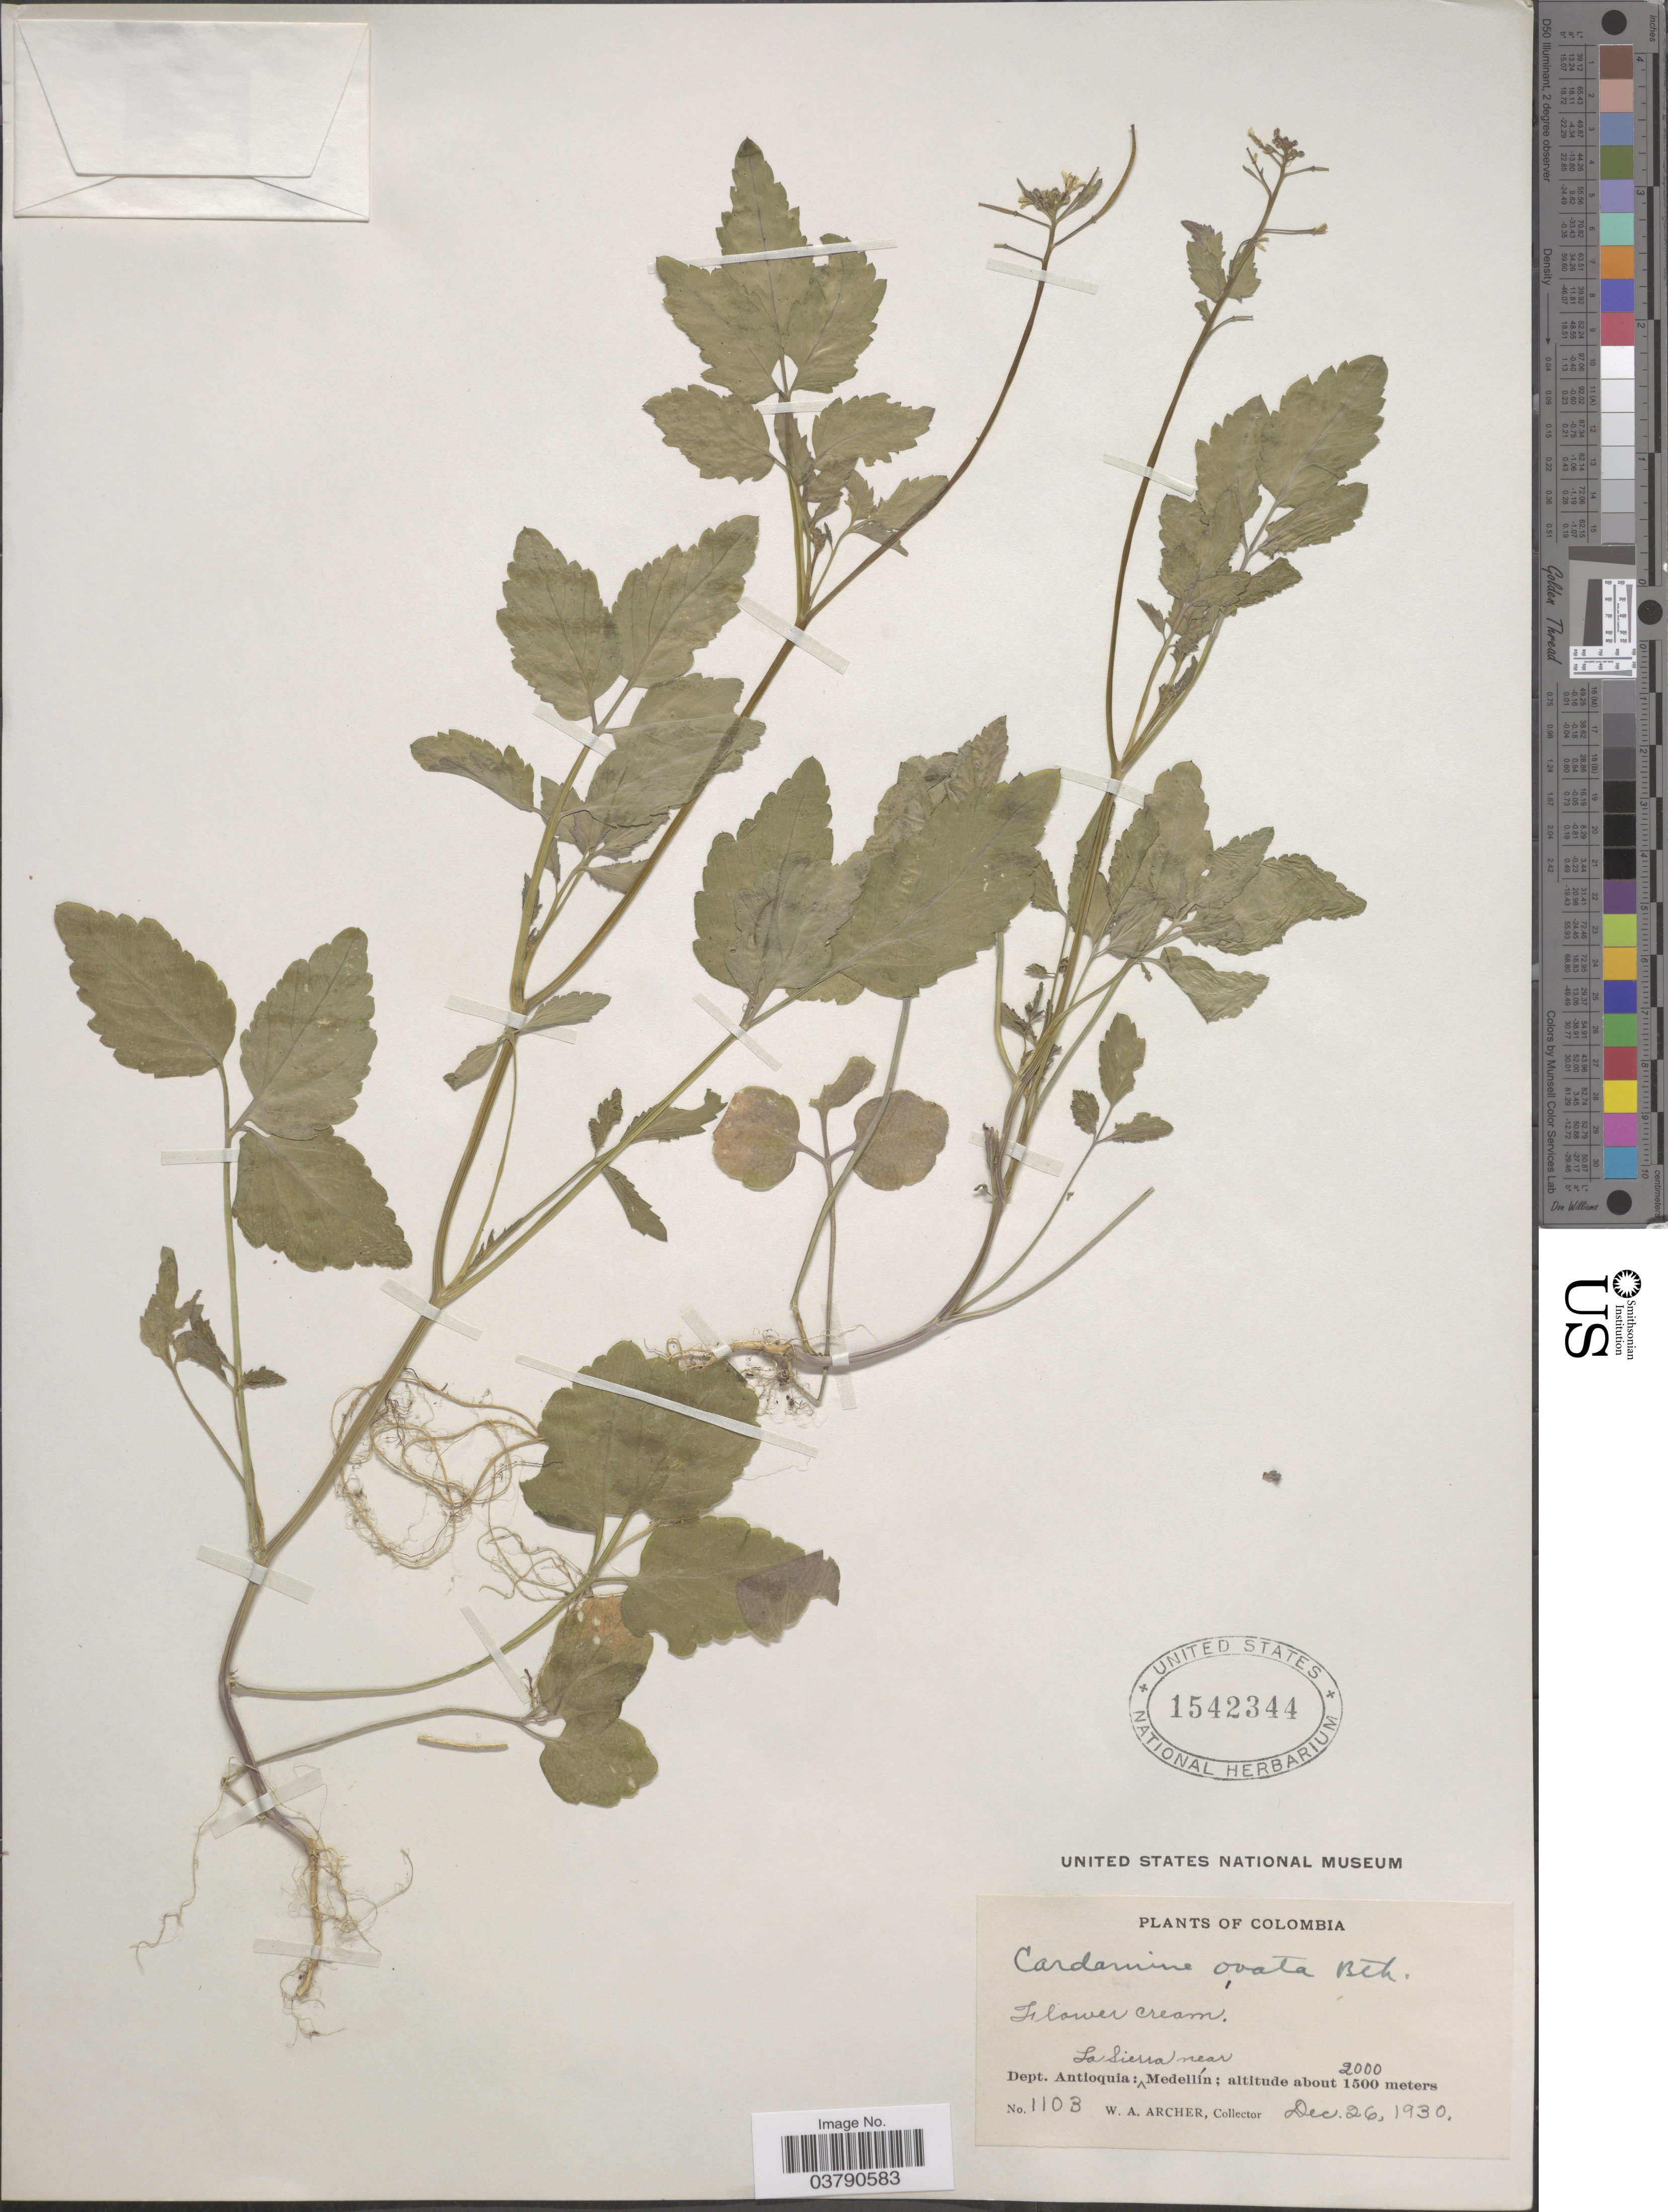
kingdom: Plantae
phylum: Tracheophyta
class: Magnoliopsida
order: Brassicales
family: Brassicaceae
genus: Cardamine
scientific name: Cardamine ovata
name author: Benth.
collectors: W. Archer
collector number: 1103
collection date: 1930-12-26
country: Colombia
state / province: Antioquia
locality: Dept. Antioquia: La Sierra near Medellín.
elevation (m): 1500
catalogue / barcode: US 1542344